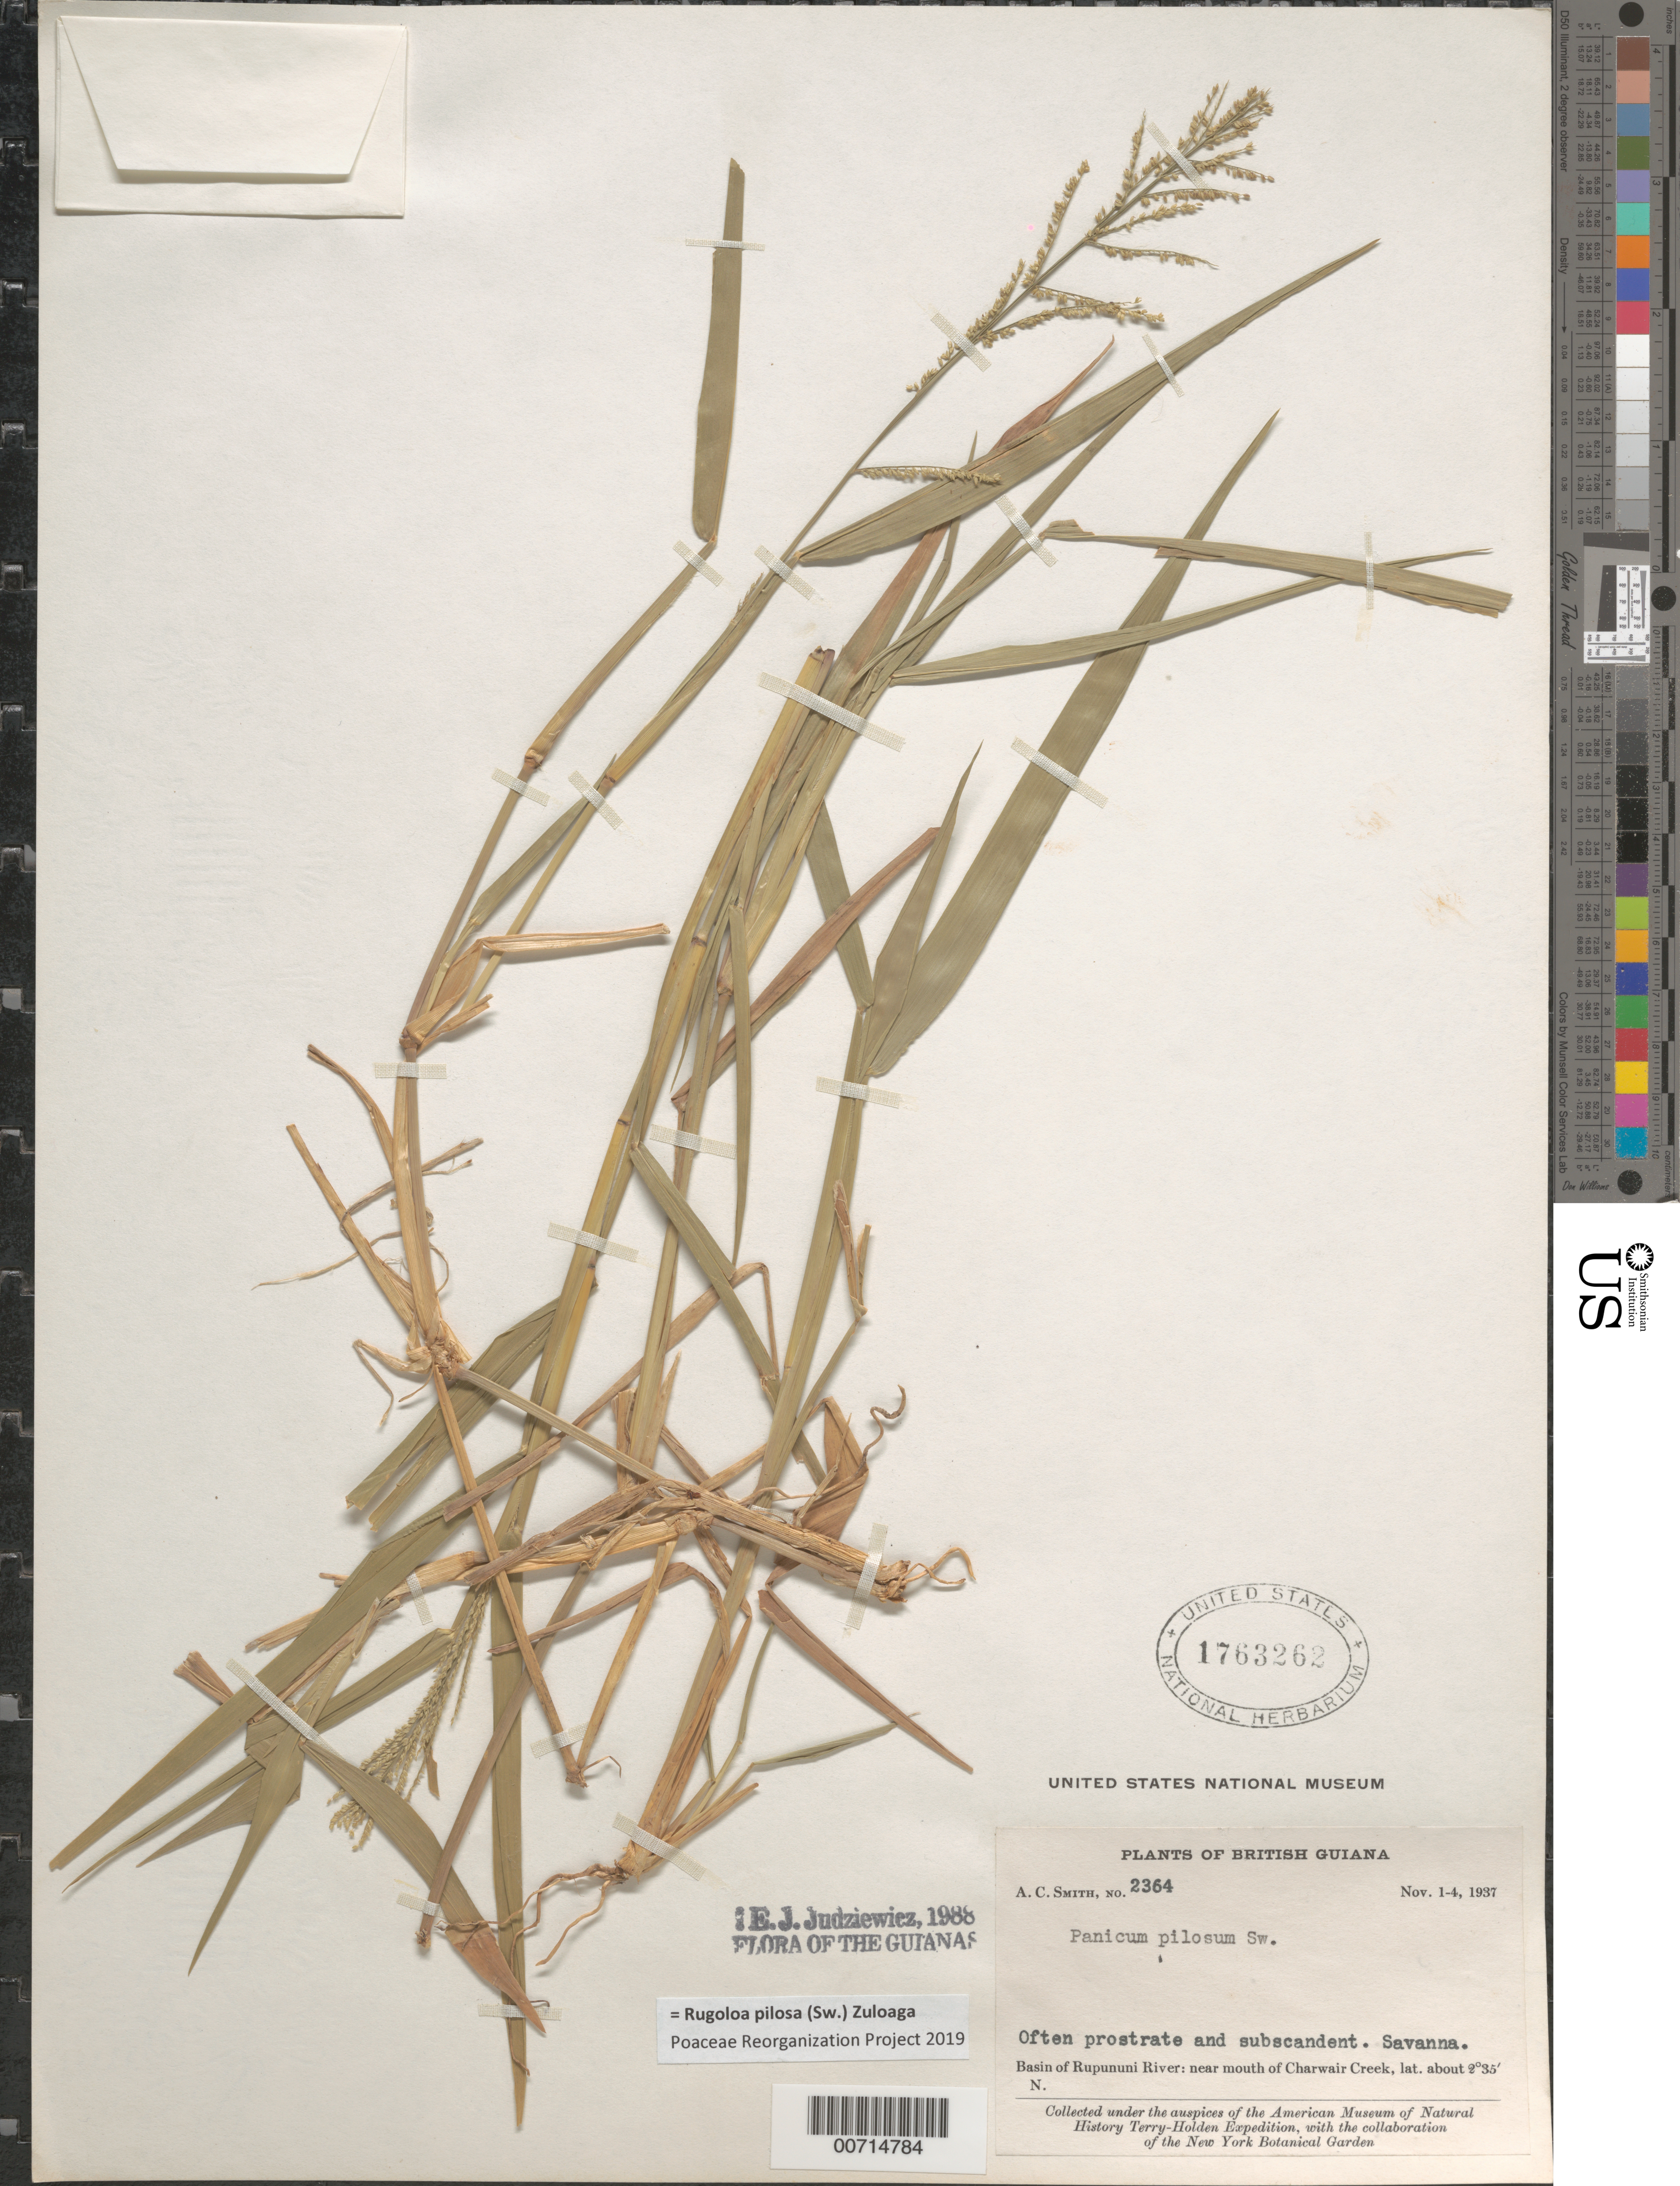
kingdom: Plantae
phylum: Tracheophyta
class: Liliopsida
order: Poales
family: Poaceae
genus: Panicum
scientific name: Panicum pilosum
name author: Sw.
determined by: Judziewicz, E. J.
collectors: A. C. Smith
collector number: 2364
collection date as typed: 1-Nov-37 to 4-Nov-37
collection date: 1937-11-01/1937-11-04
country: Guyana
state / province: U. Takutu-U. Essequibo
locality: Charwair Creek, near mouth, Rupununi R. basin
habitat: Savanna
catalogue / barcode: US 1763262